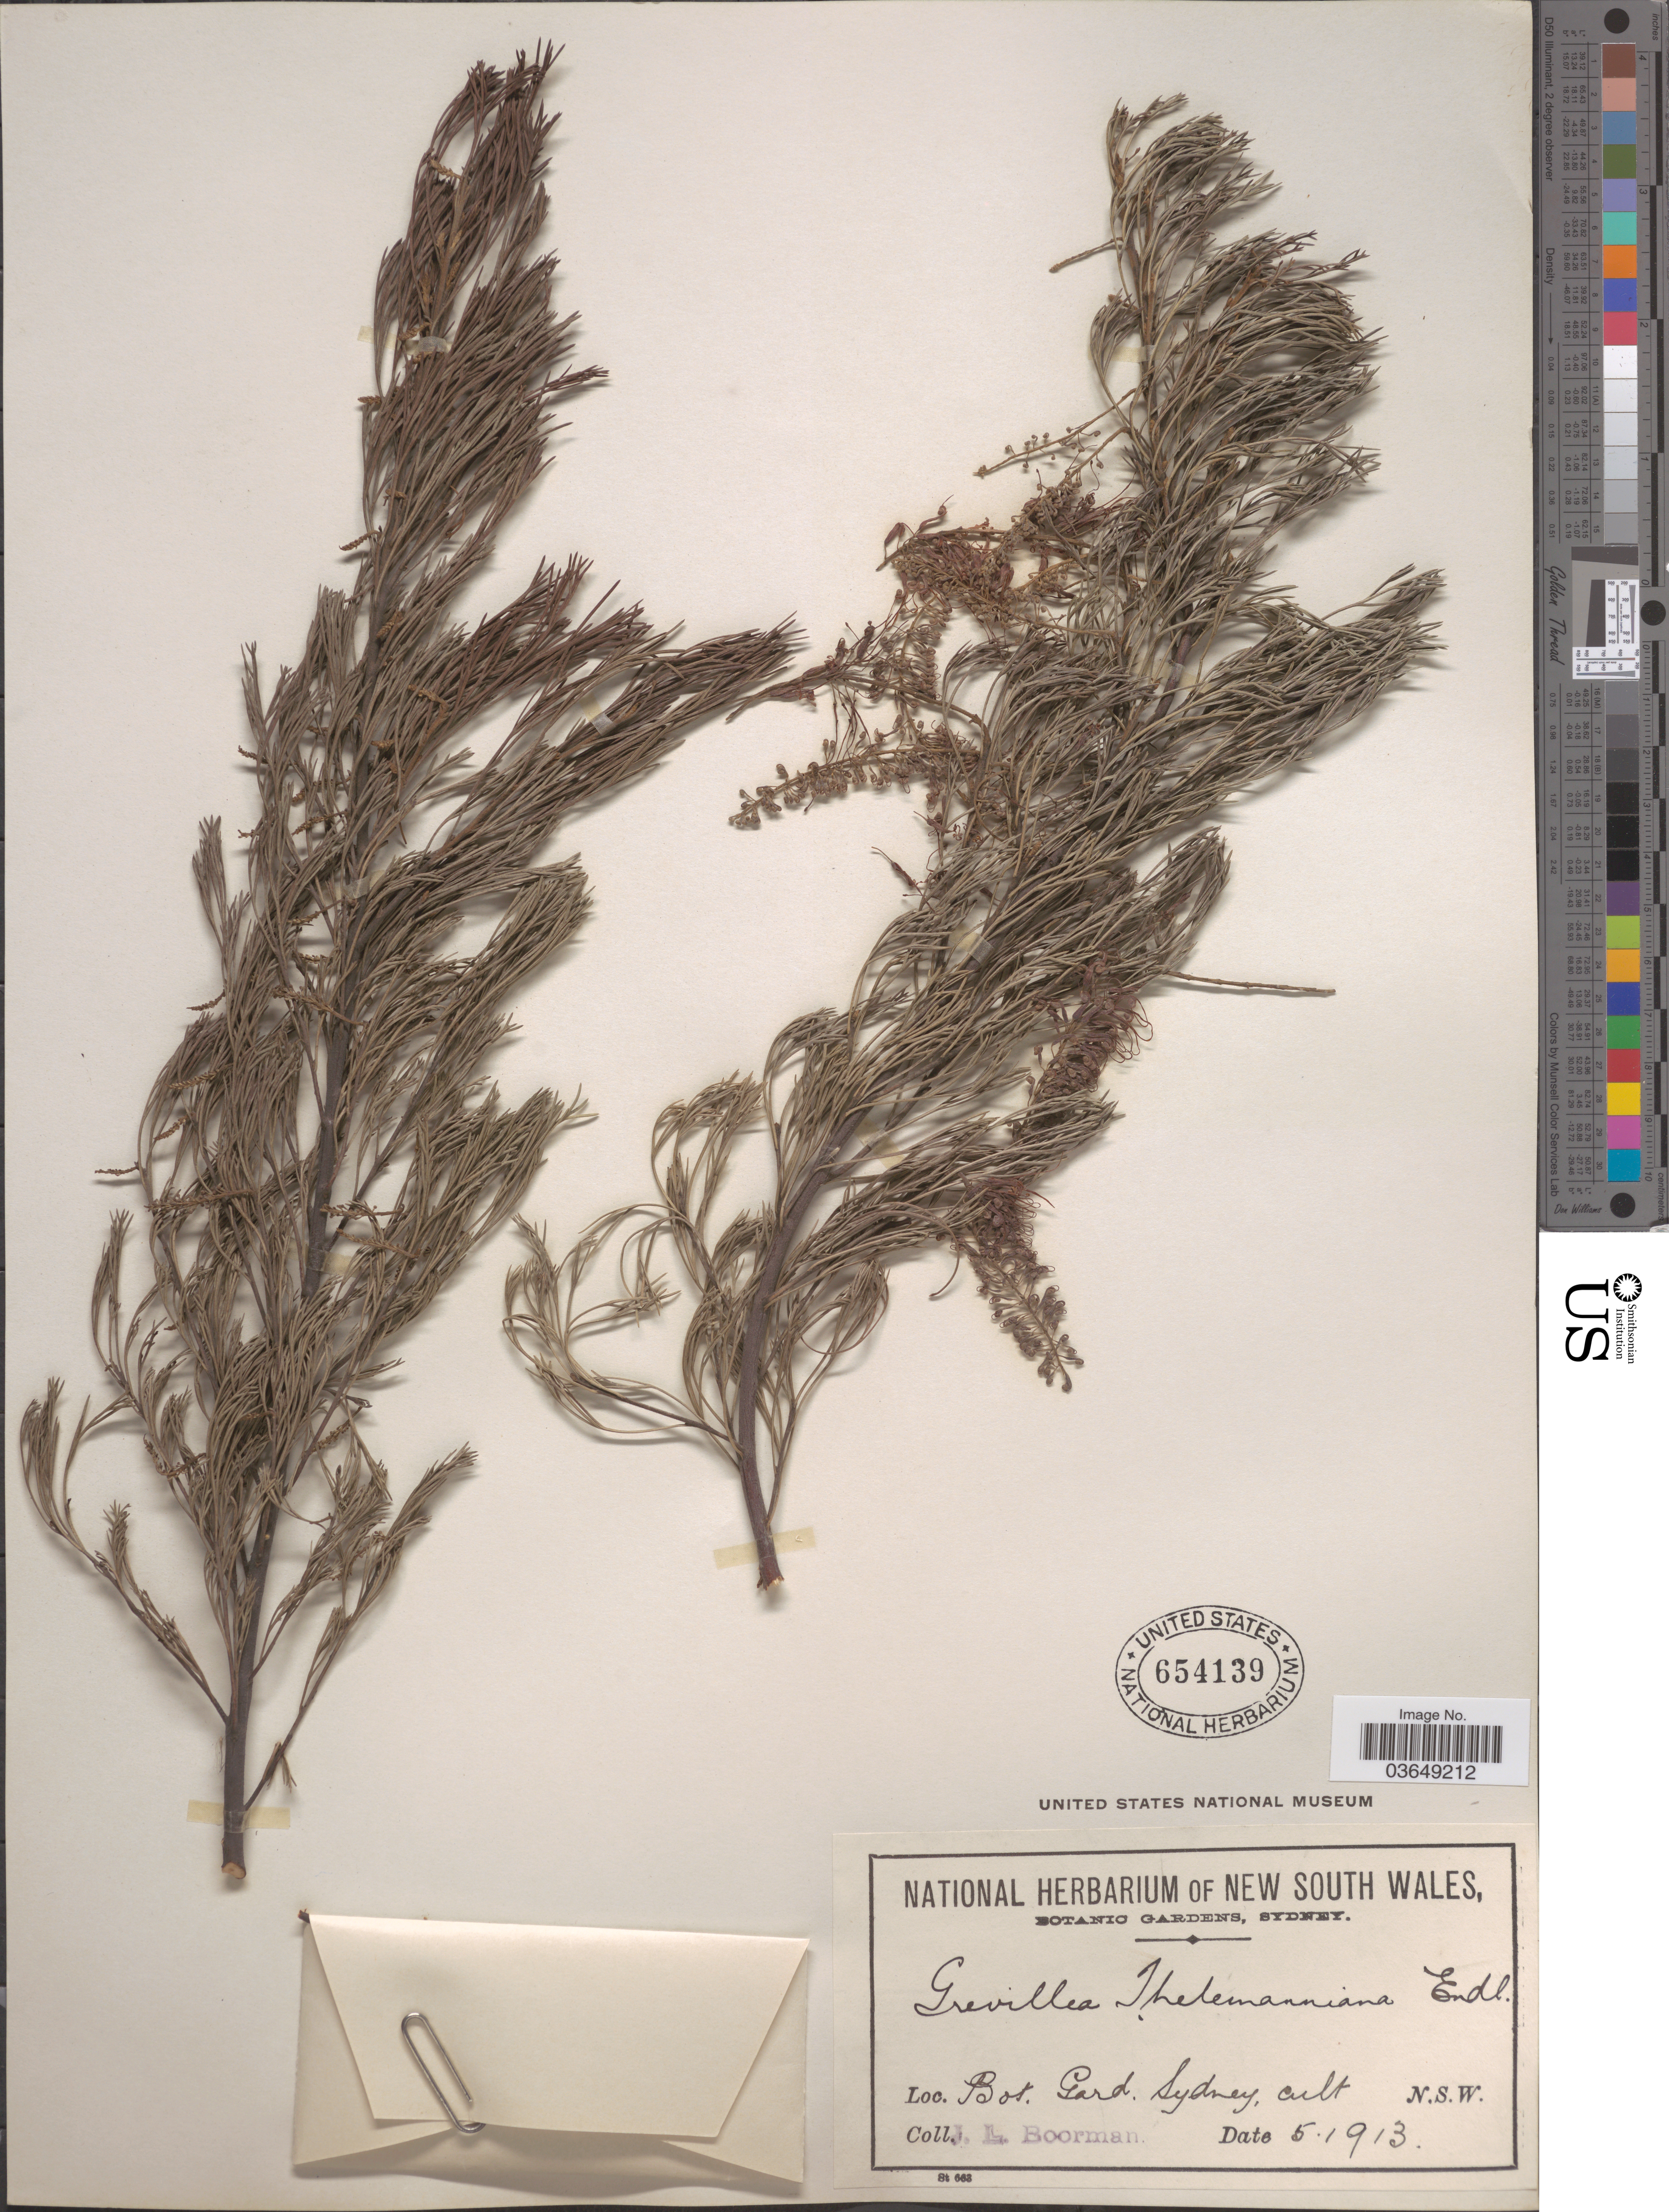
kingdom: Plantae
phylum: Tracheophyta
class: Magnoliopsida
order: Proteales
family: Proteaceae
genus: Grevillea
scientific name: Grevillea thelemanniana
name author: Hügel ex Lindl.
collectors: J. Boorman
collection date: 1913-05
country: Australia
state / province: New South Wales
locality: Bot. Gard. Sydney.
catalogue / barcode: US 654139